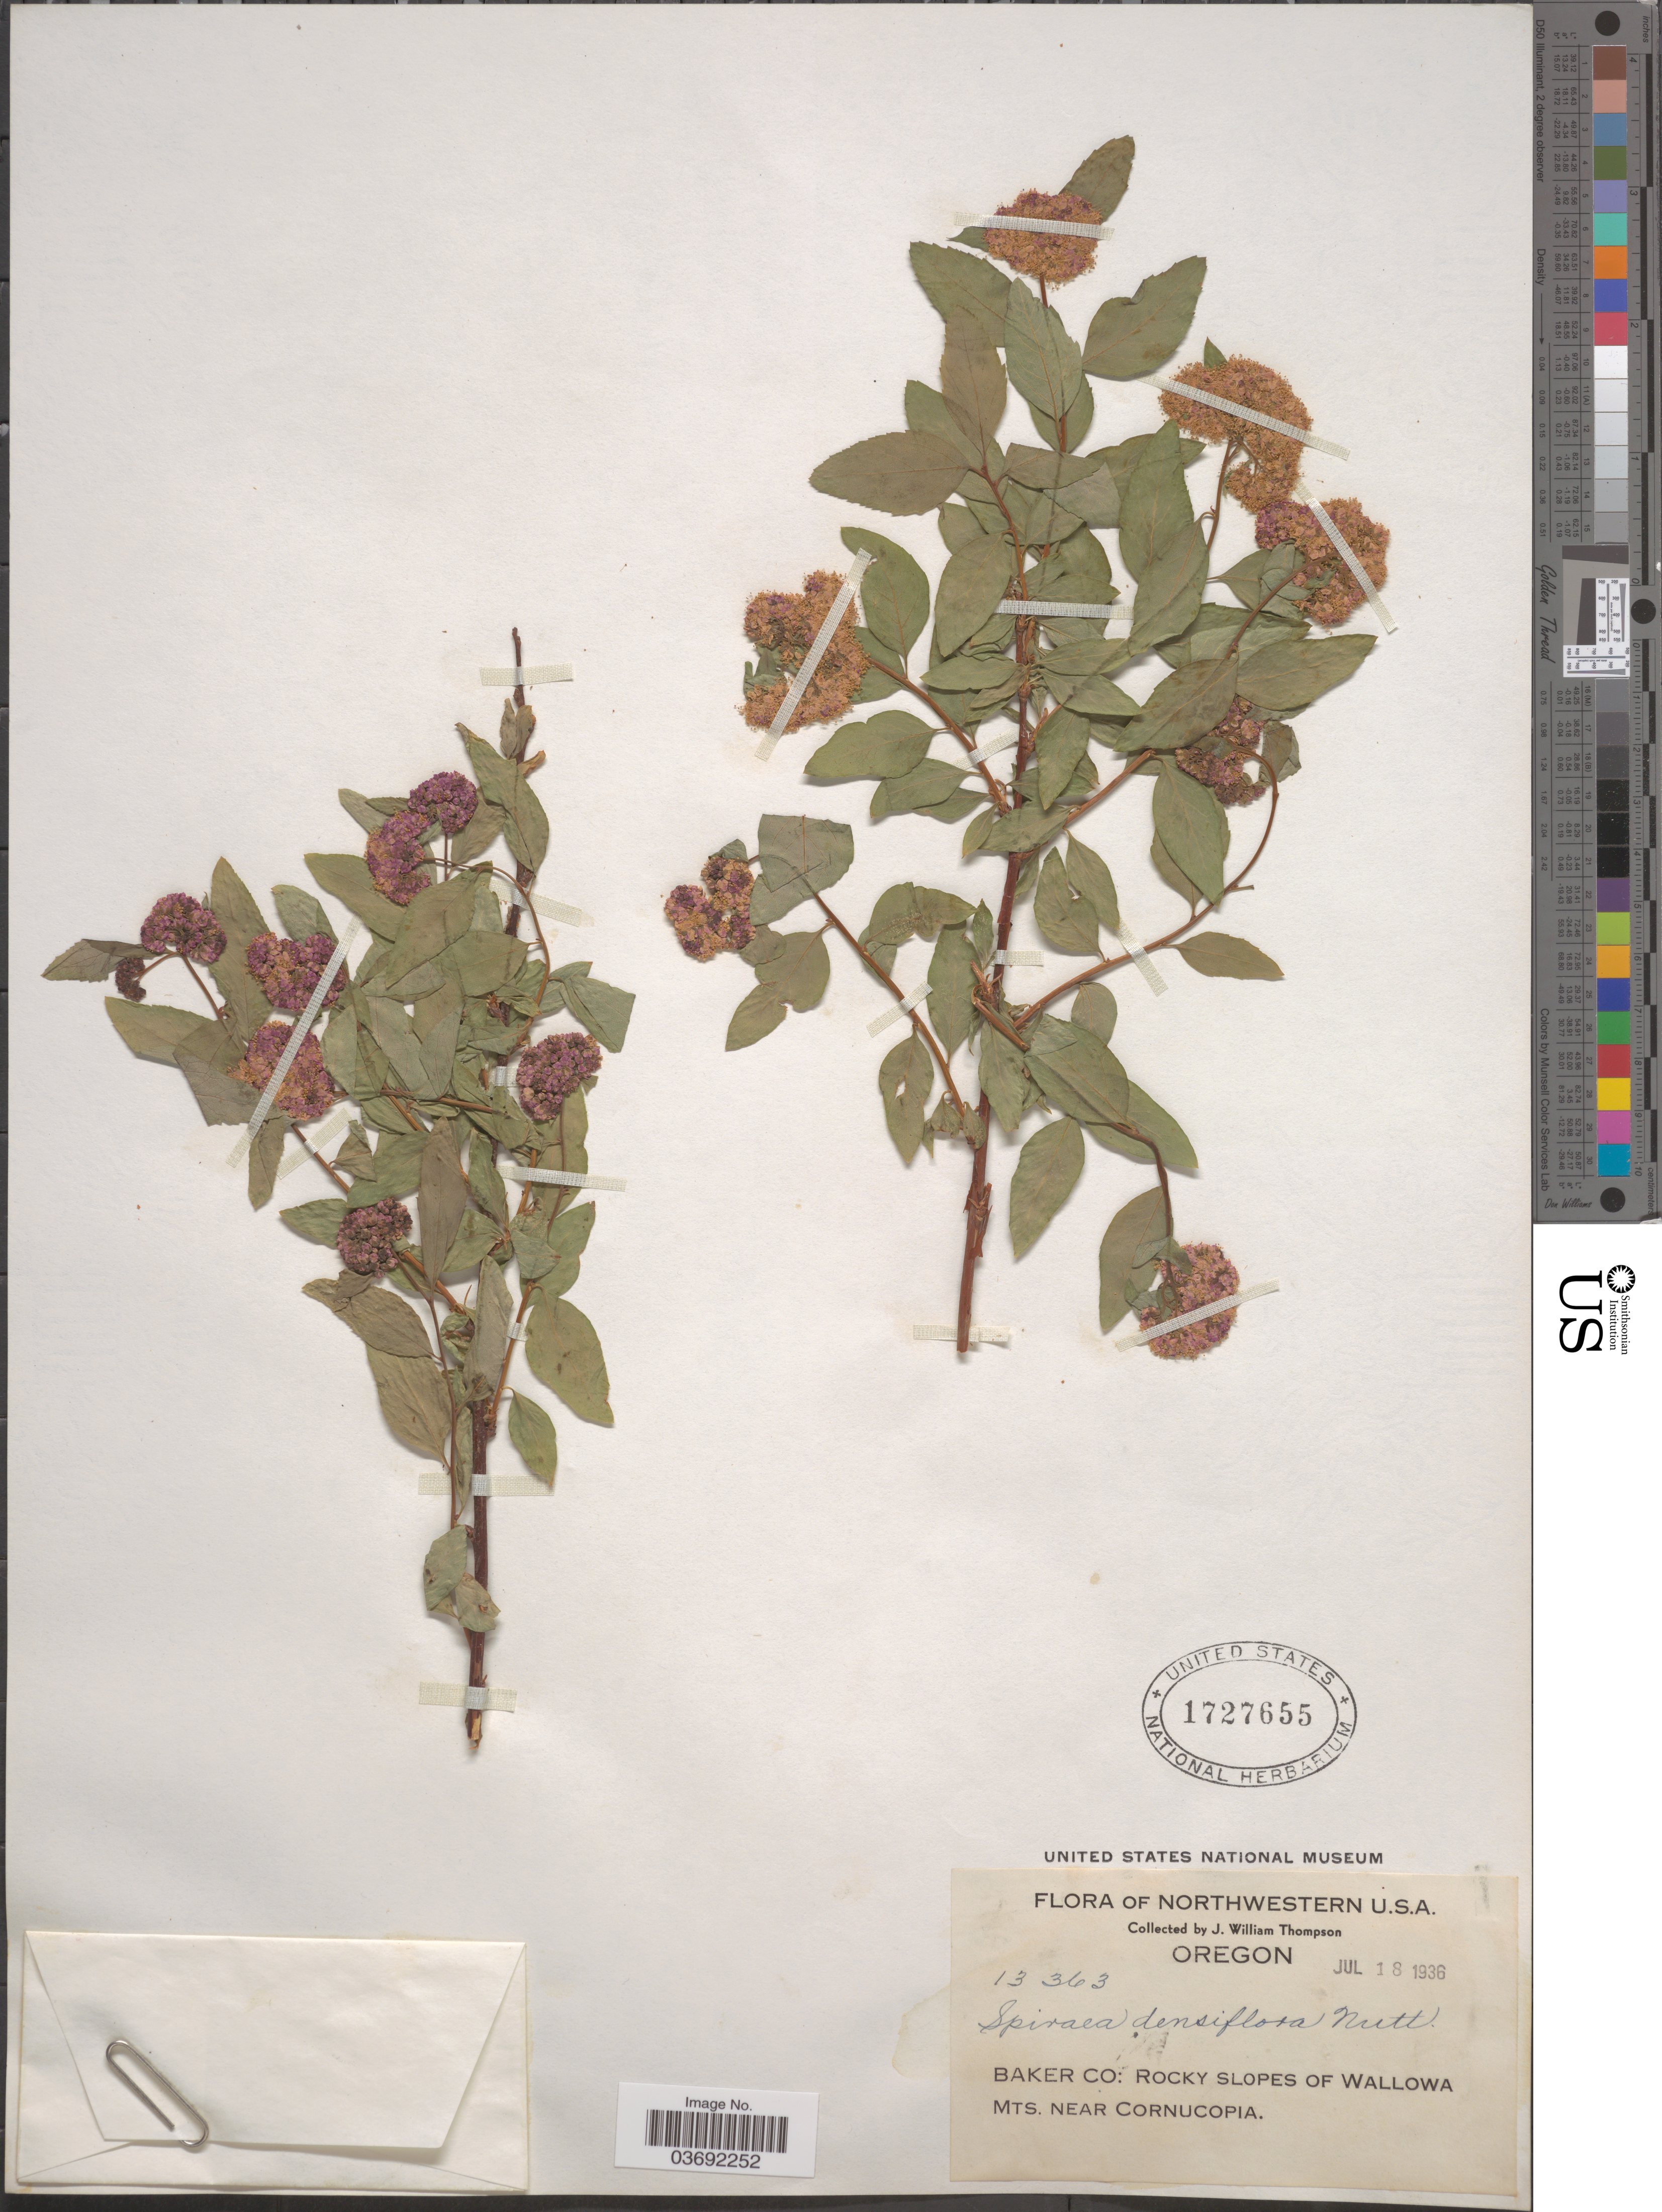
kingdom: Plantae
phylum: Tracheophyta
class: Magnoliopsida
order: Rosales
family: Rosaceae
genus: Spiraea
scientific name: Spiraea densiflora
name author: Nutt. ex Greenm.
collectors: J. W. Thompson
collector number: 13363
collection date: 1936-07-18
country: United States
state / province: Oregon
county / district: Baker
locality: Northwestern U.S.A. Baker Co: Rocky slopes of Wallowa Mts. near Cornucopia.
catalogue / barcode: US 1727655